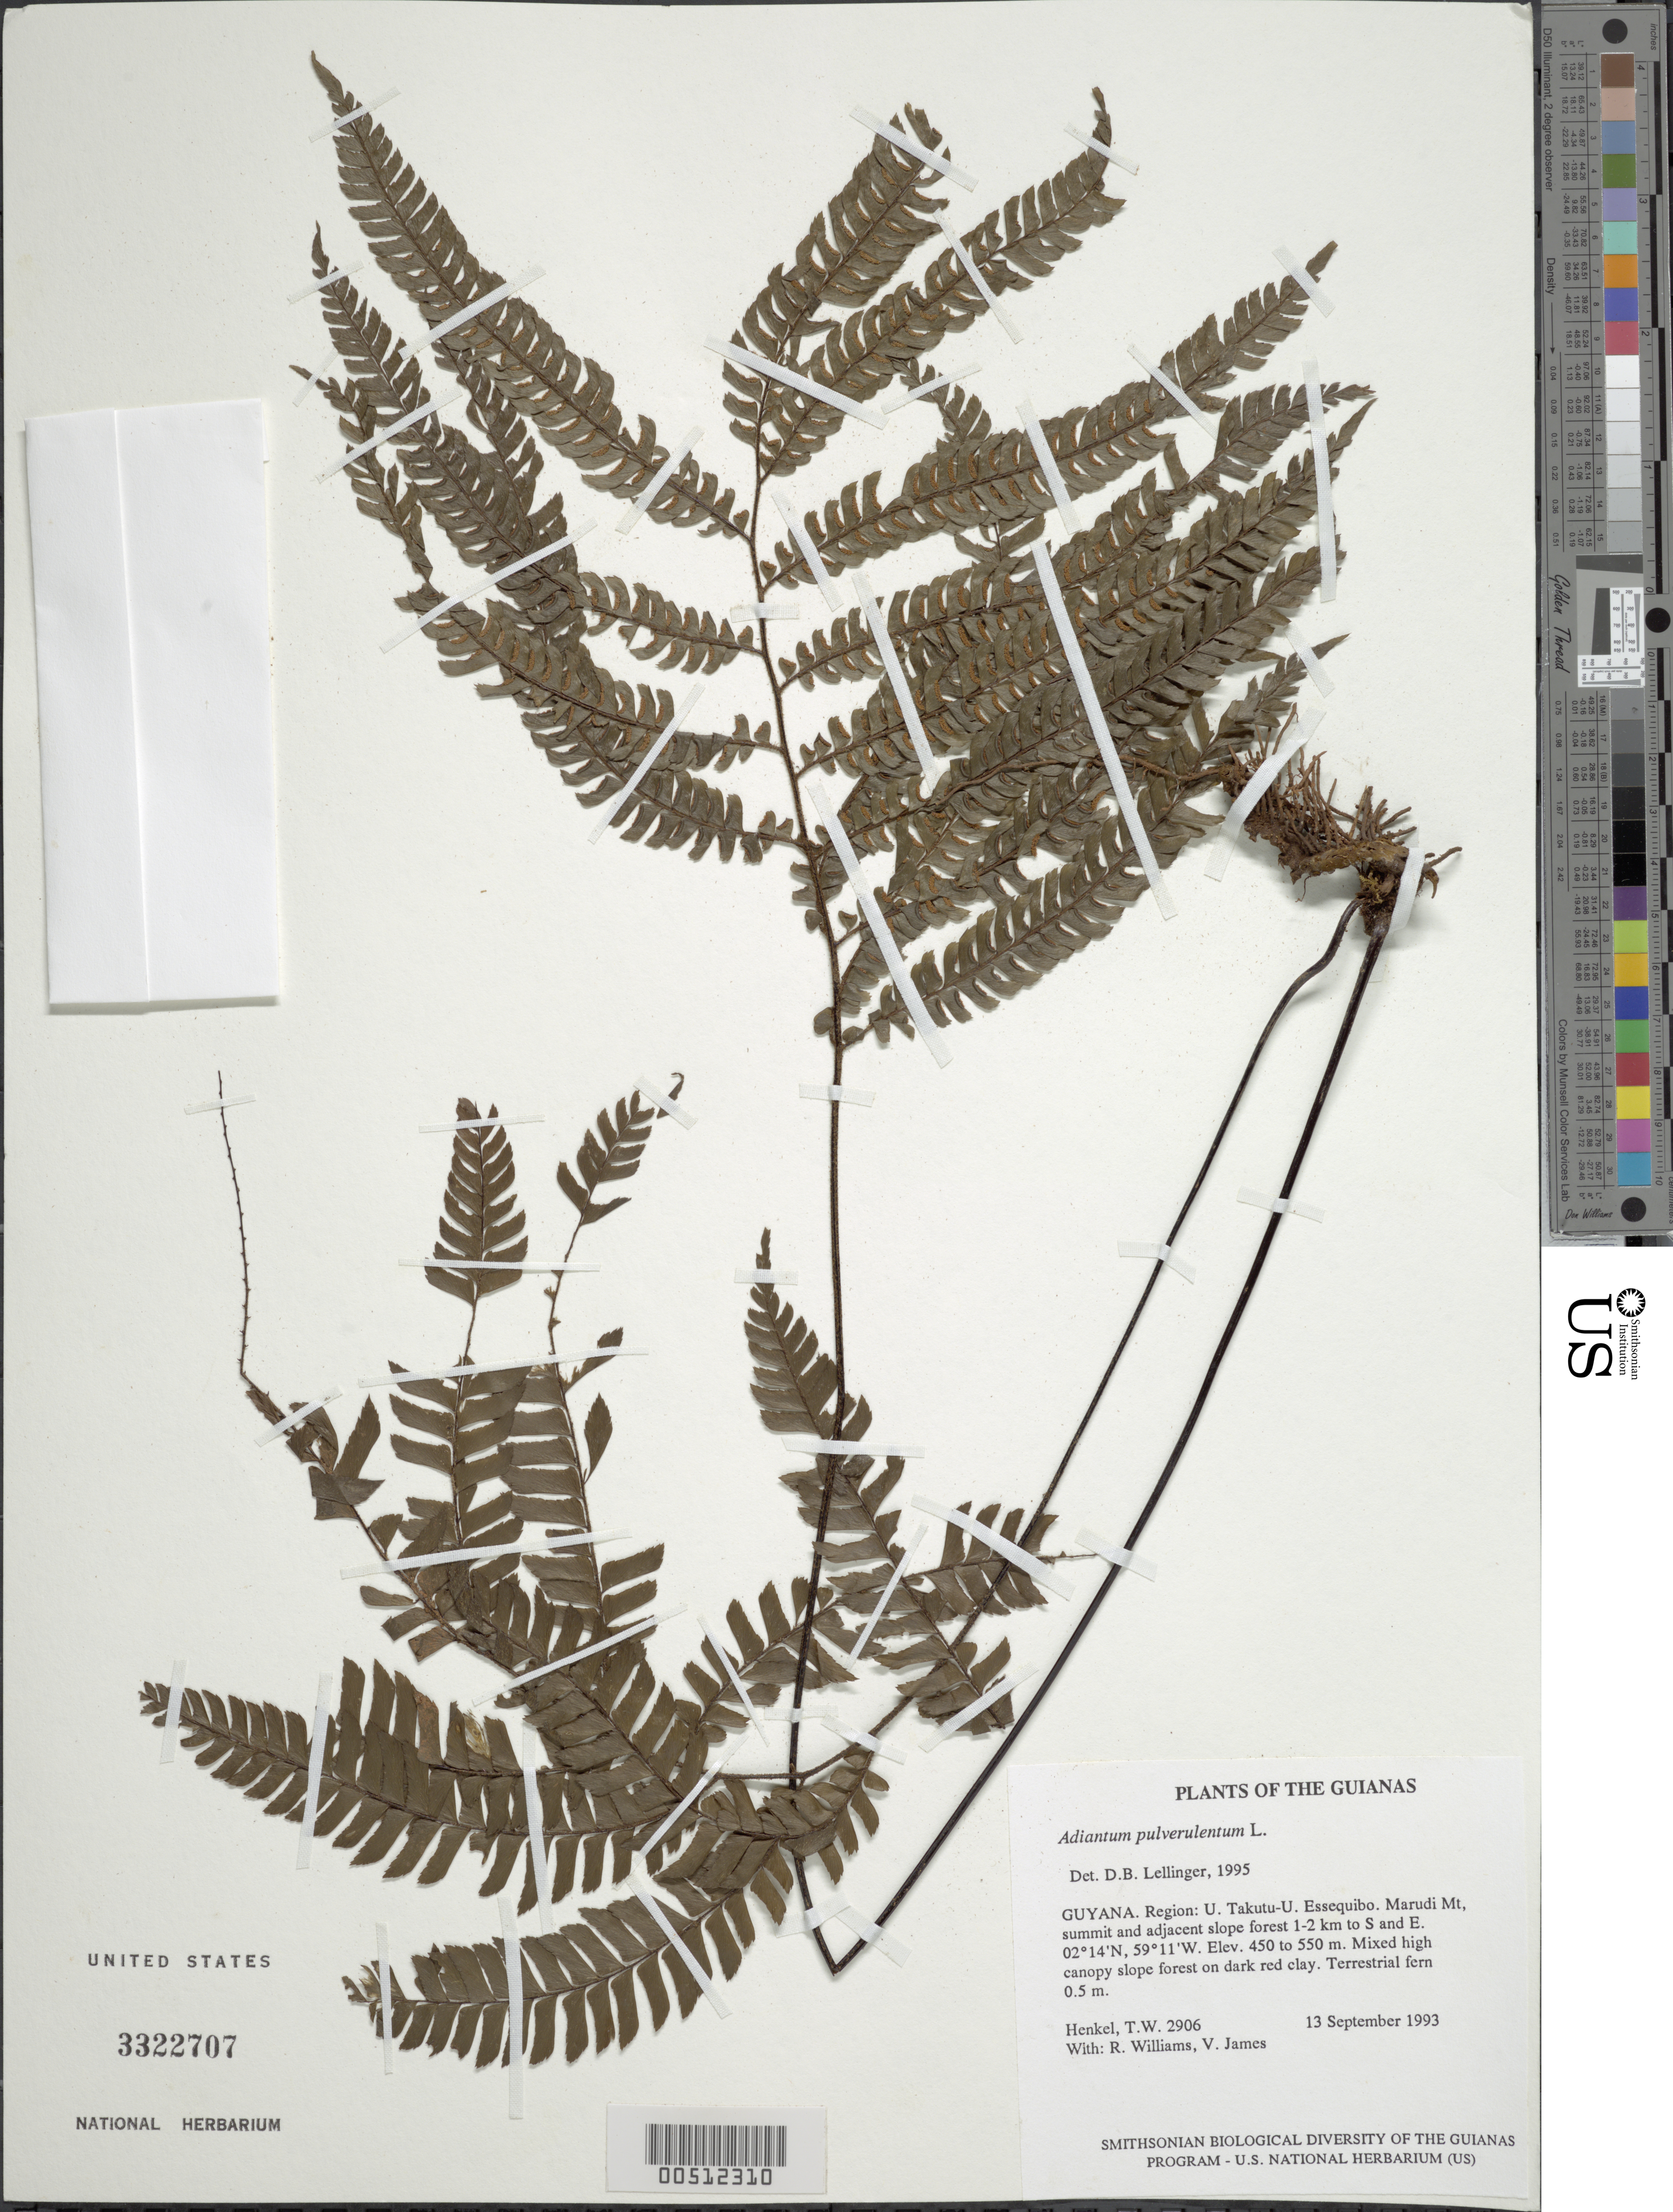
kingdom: Plantae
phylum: Tracheophyta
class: Polypodiopsida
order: Polypodiales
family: Pteridaceae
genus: Adiantum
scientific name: Adiantum pulverulentum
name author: L.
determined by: Lellinger, David B., (BOT), Smithsonian Institution - National Museum of Natural History (UNITED STATES)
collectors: T. Henkel, R. Williams & V. James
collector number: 2906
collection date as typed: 13 September 1993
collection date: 1993-09-13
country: Guyana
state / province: U. Takutu-U. Essequibo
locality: Marudi Mt, summit and adjacent slope forest 1-2 km to S and E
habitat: Mixed high canopy slope forest on dark red clay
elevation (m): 450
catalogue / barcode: US 3322707